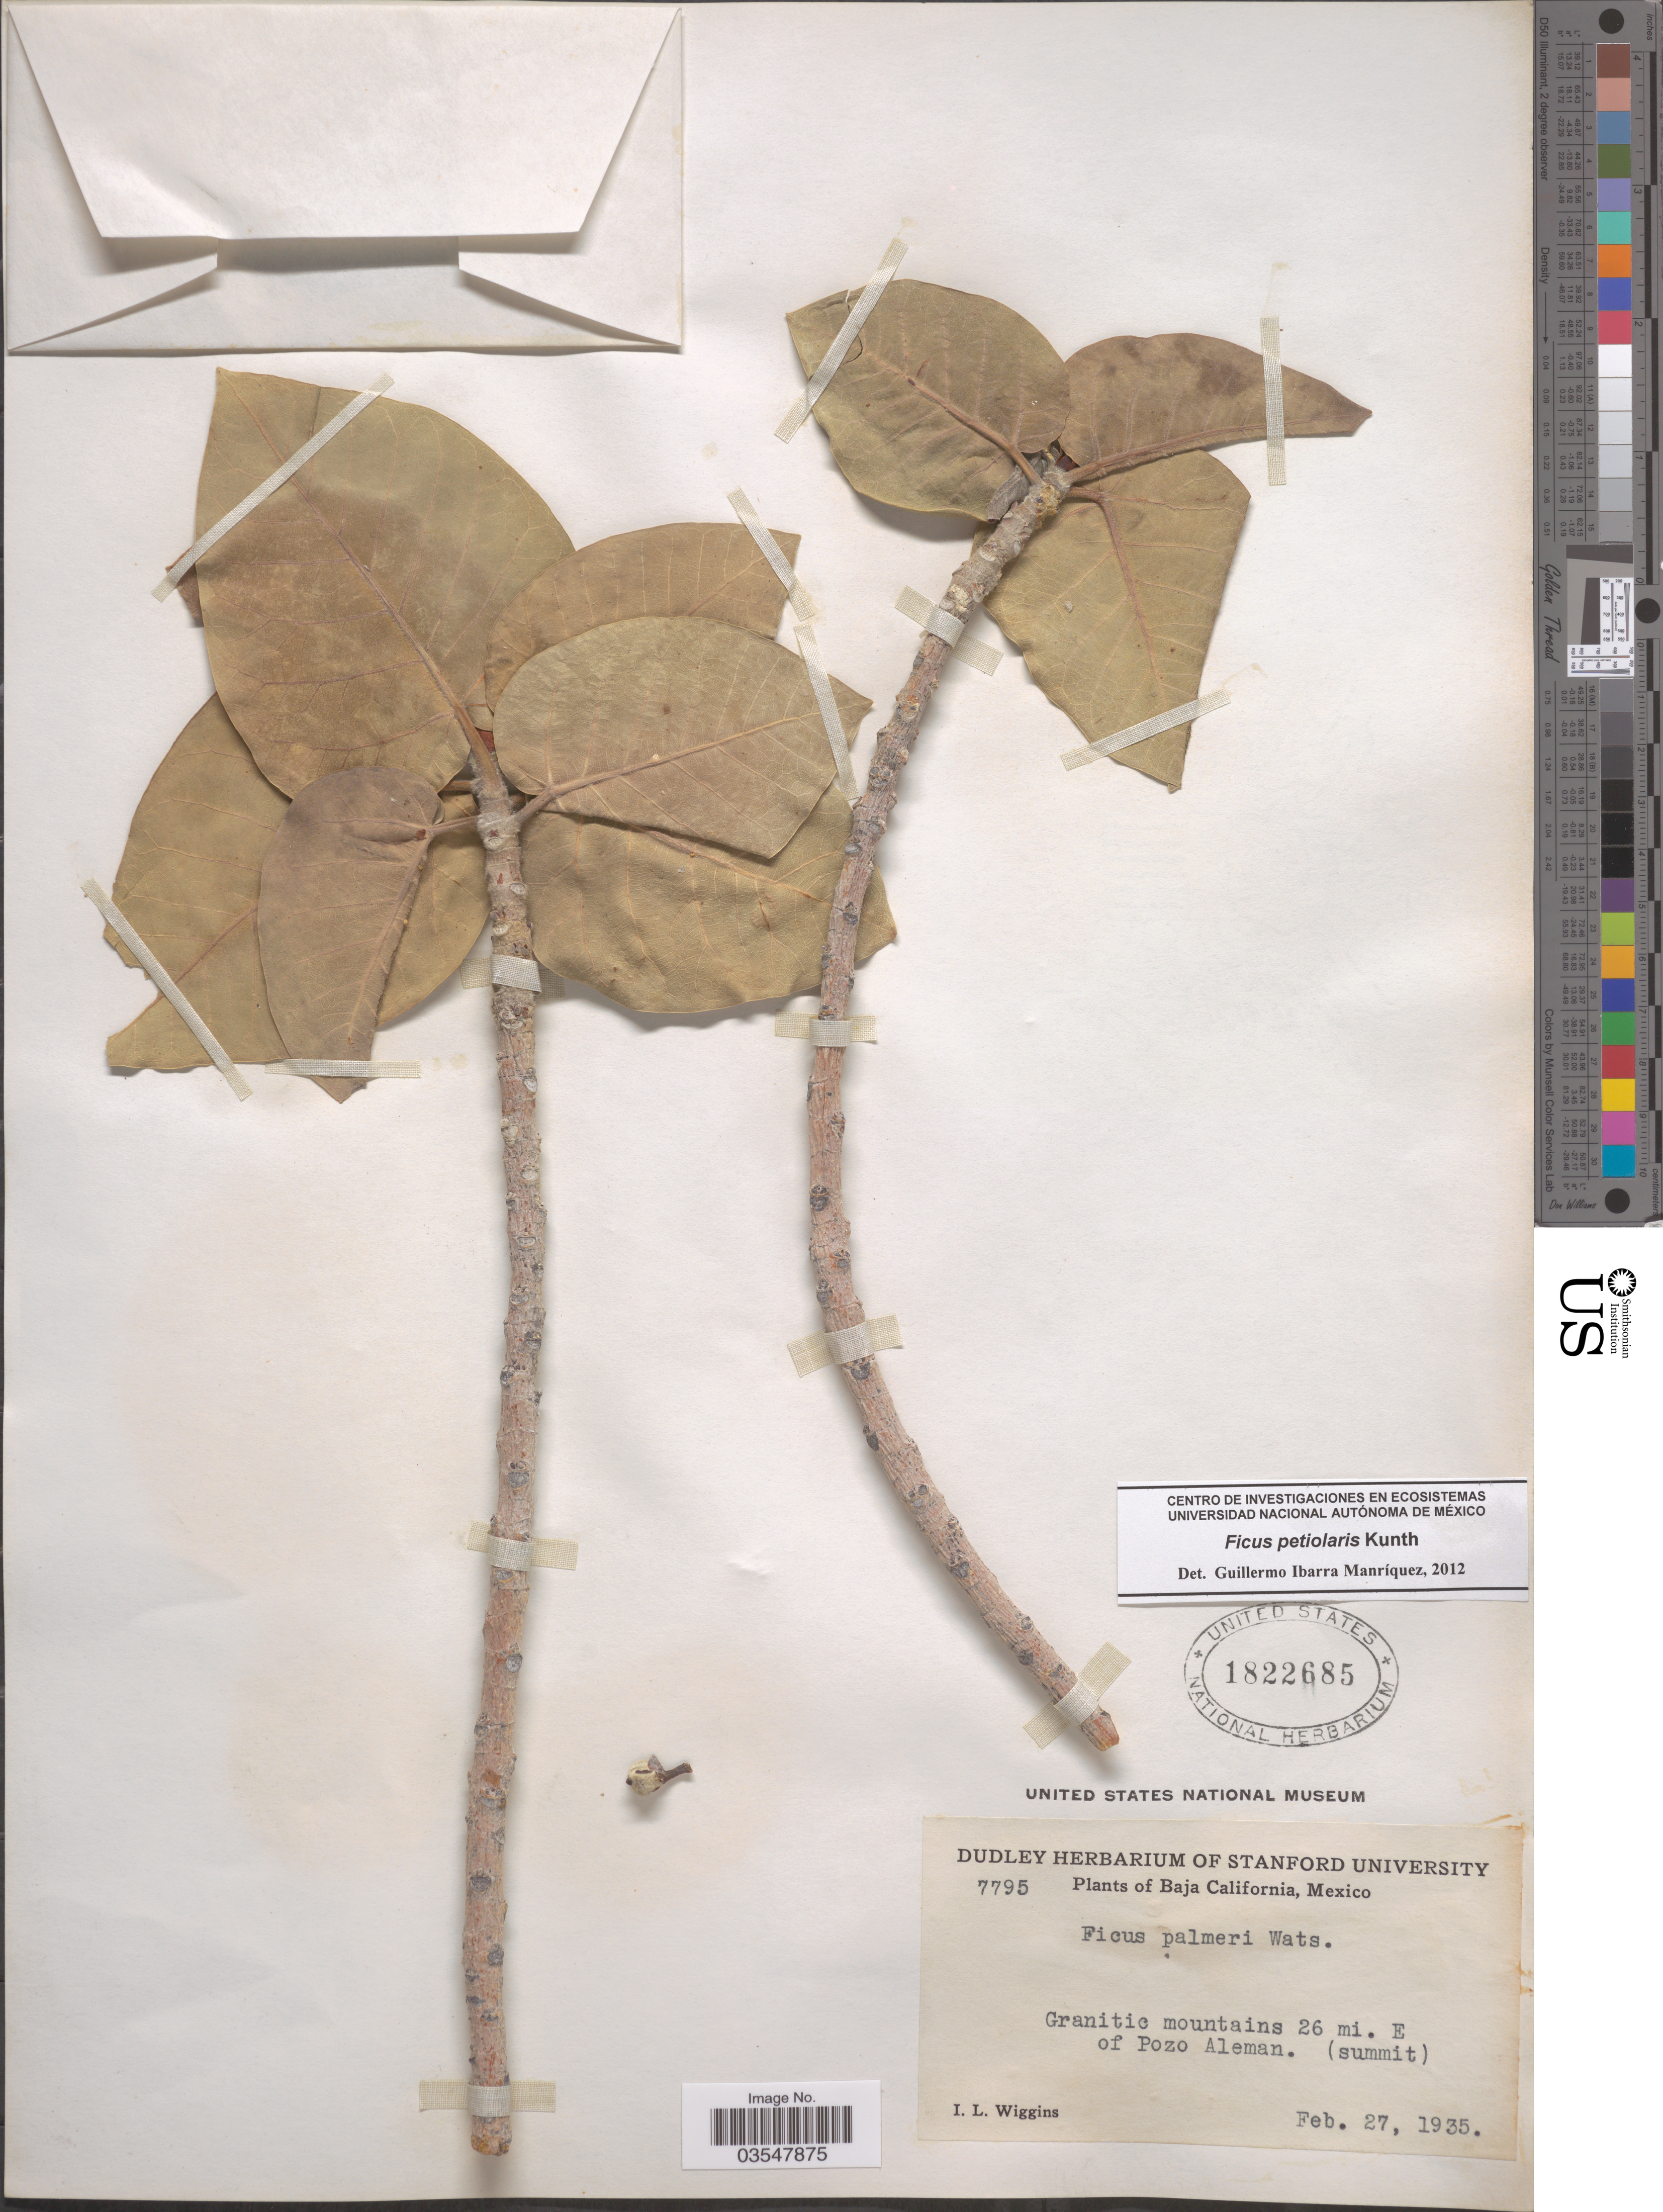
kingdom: Plantae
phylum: Tracheophyta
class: Magnoliopsida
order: Rosales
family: Moraceae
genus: Ficus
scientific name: Ficus petiolaris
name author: Kunth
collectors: I. L. Wiggins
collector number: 7795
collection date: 1935-02-27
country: Mexico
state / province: Baja California Norte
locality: Granitic mountains 26 mi. E of Pozo Aleman.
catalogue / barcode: US 1822685